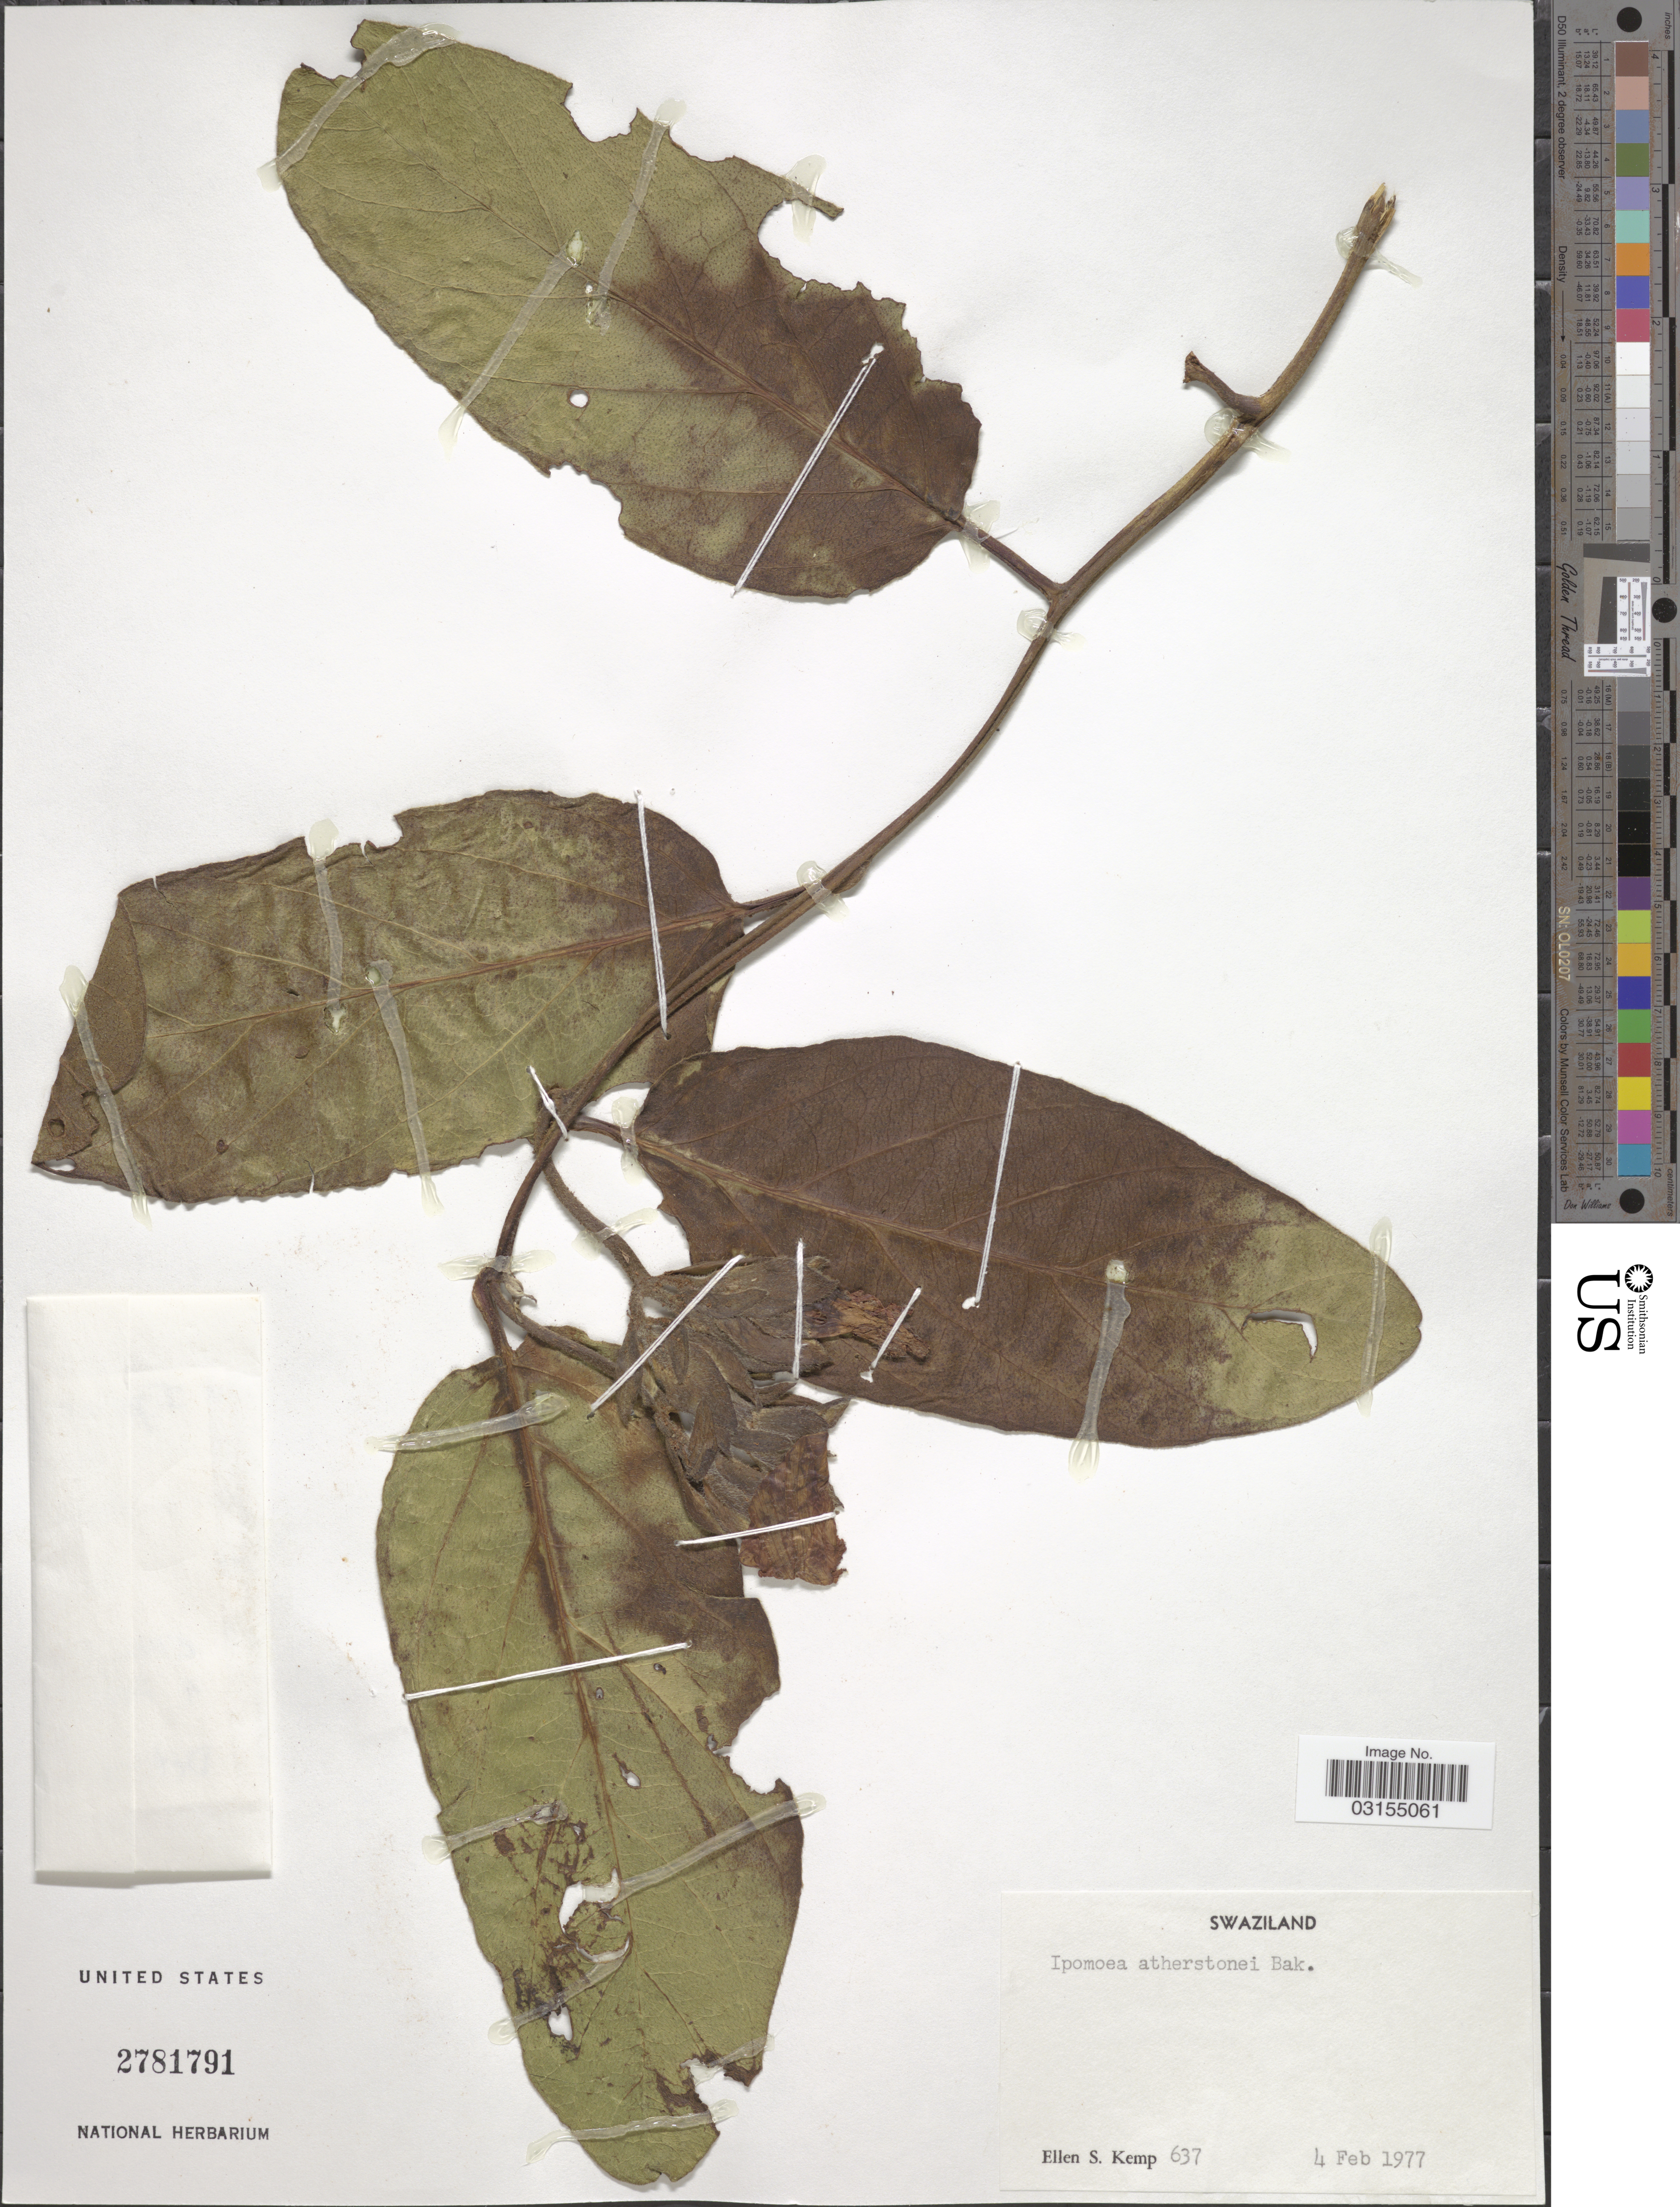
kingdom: Plantae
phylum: Tracheophyta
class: Magnoliopsida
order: Solanales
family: Convolvulaceae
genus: Ipomoea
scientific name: Ipomoea atherstonei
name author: Baker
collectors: E. S. Kemp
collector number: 637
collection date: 1977-02-04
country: Eswatini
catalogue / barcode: US 2781791